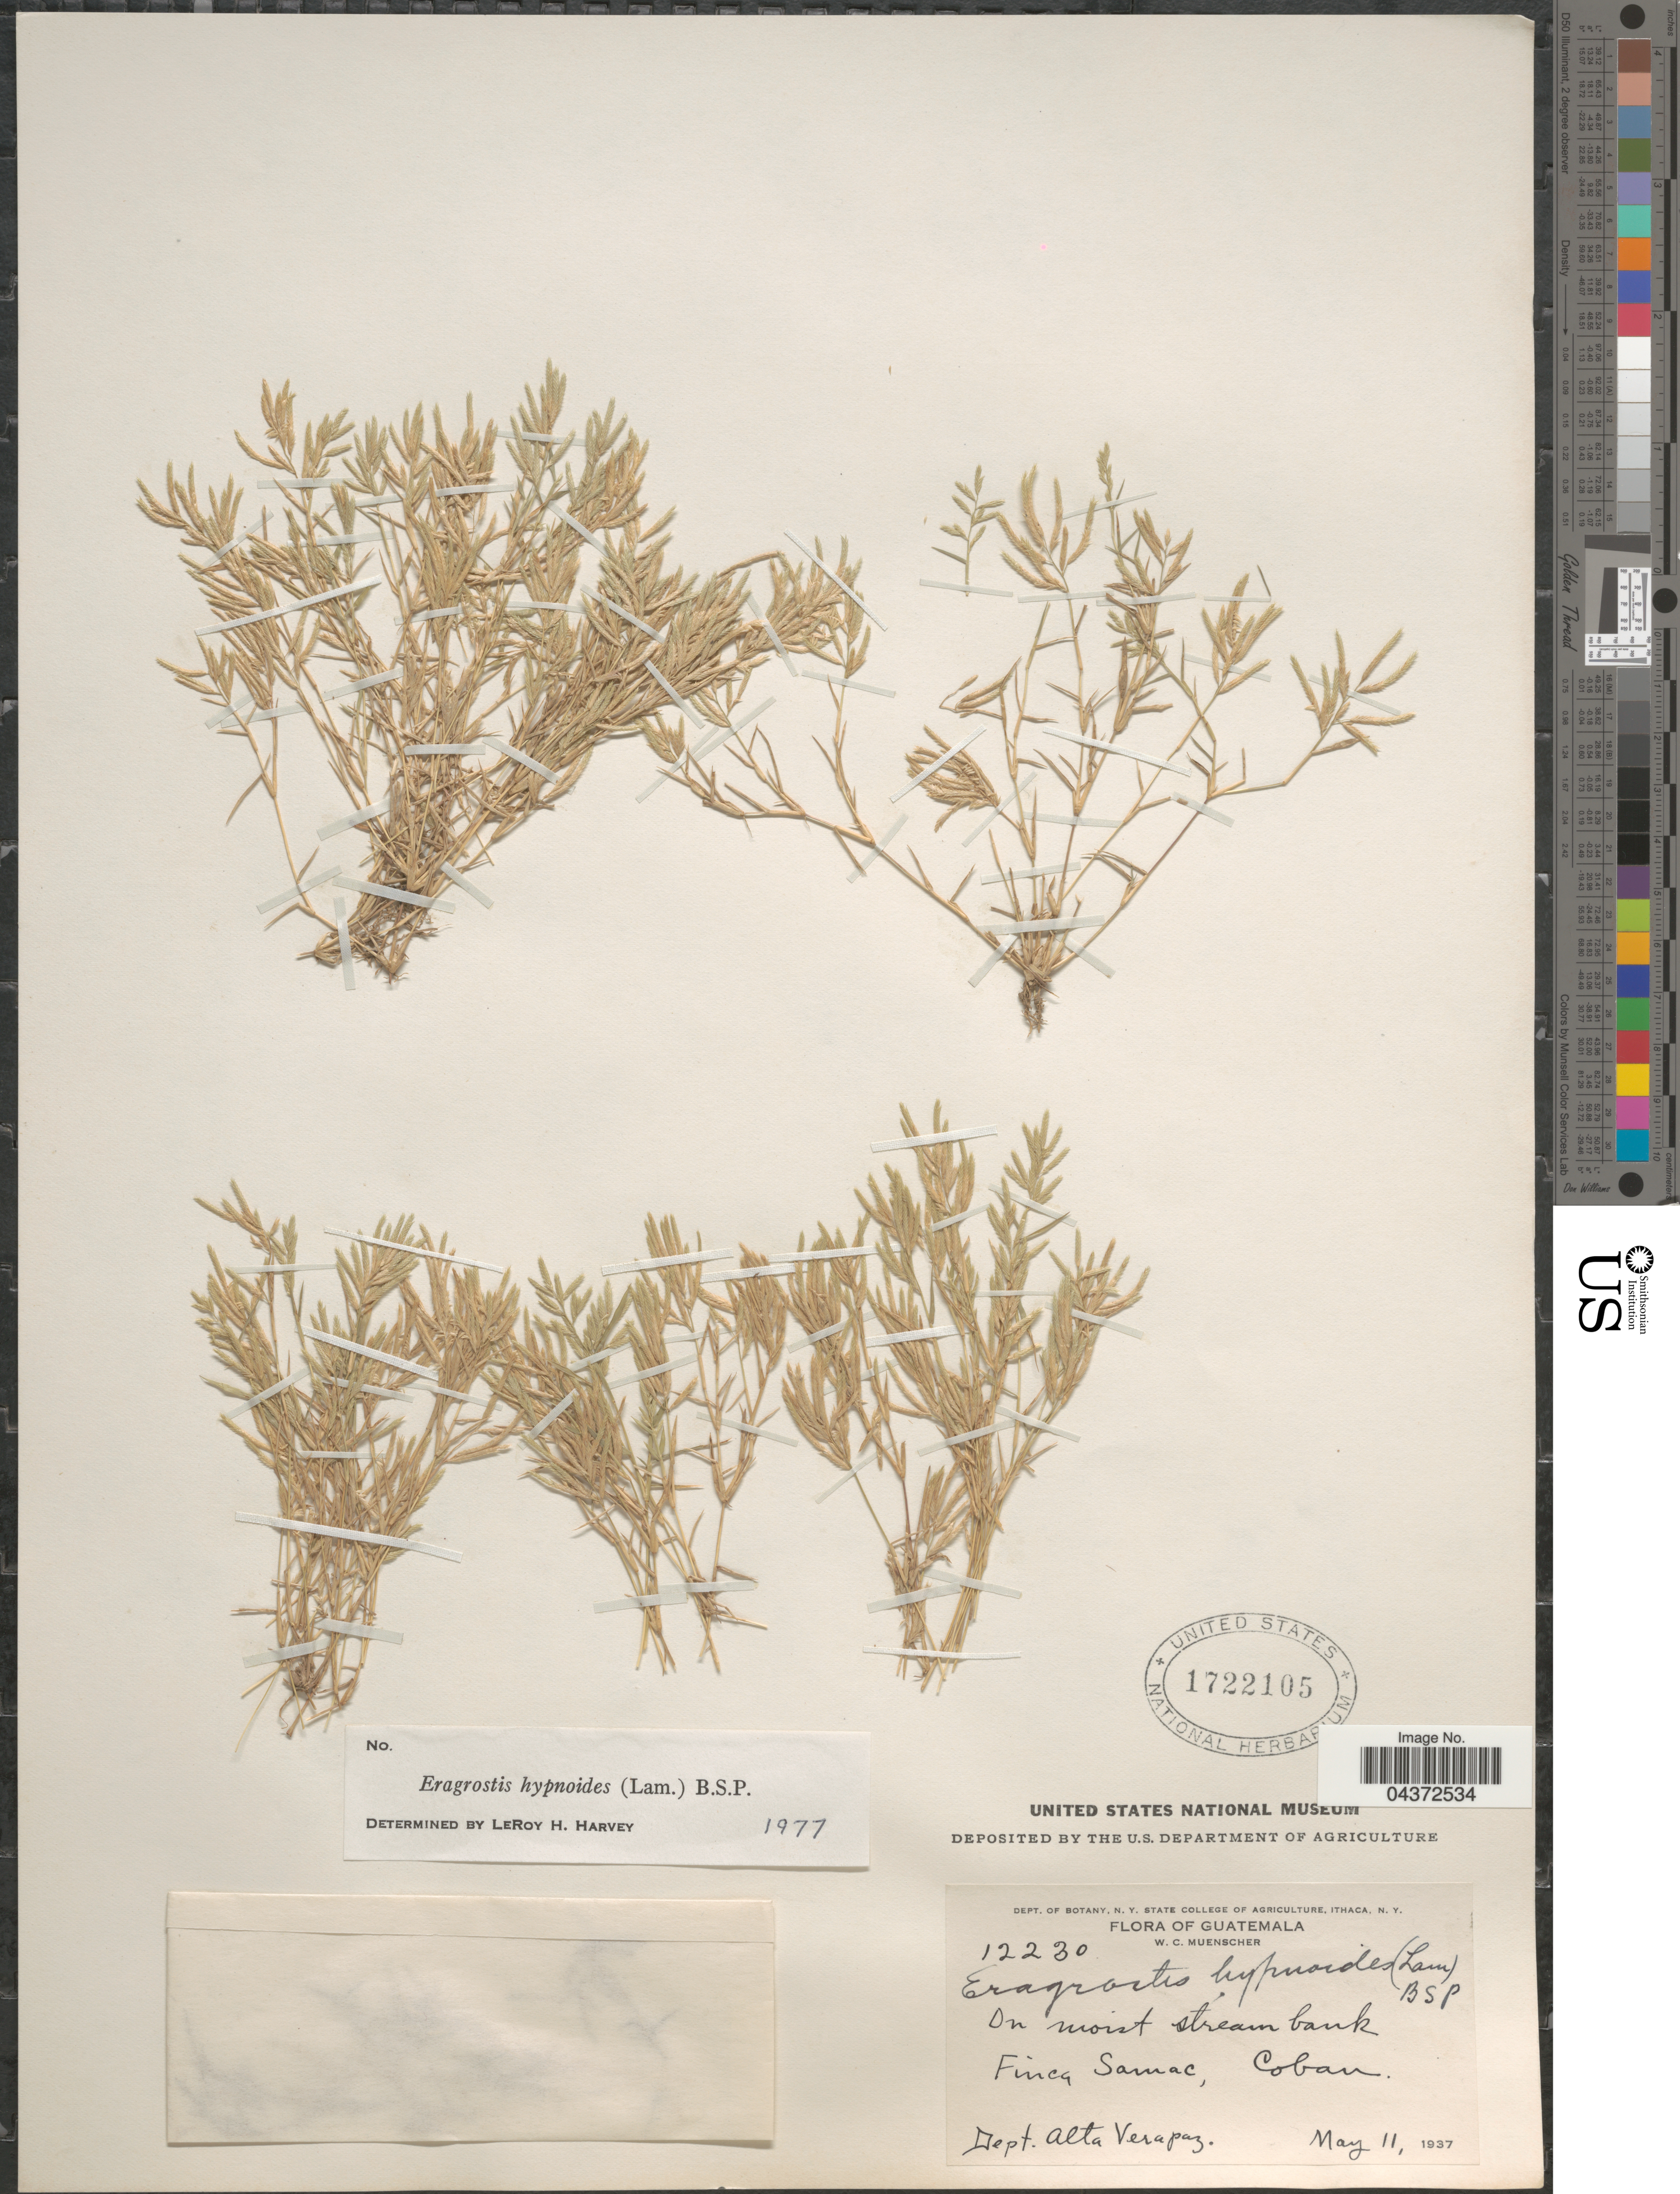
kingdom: Plantae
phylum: Tracheophyta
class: Liliopsida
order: Poales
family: Poaceae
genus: Eragrostis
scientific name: Eragrostis hypnoides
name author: (Lam.) Britton, Stearns & Poggenb.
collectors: W. Muenscher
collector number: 12230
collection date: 1937-05-11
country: Guatemala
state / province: Alta Verapaz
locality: On moist stream bank. Finca Samac, Coban. Dept. Alta Verapaz.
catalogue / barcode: US 1722105